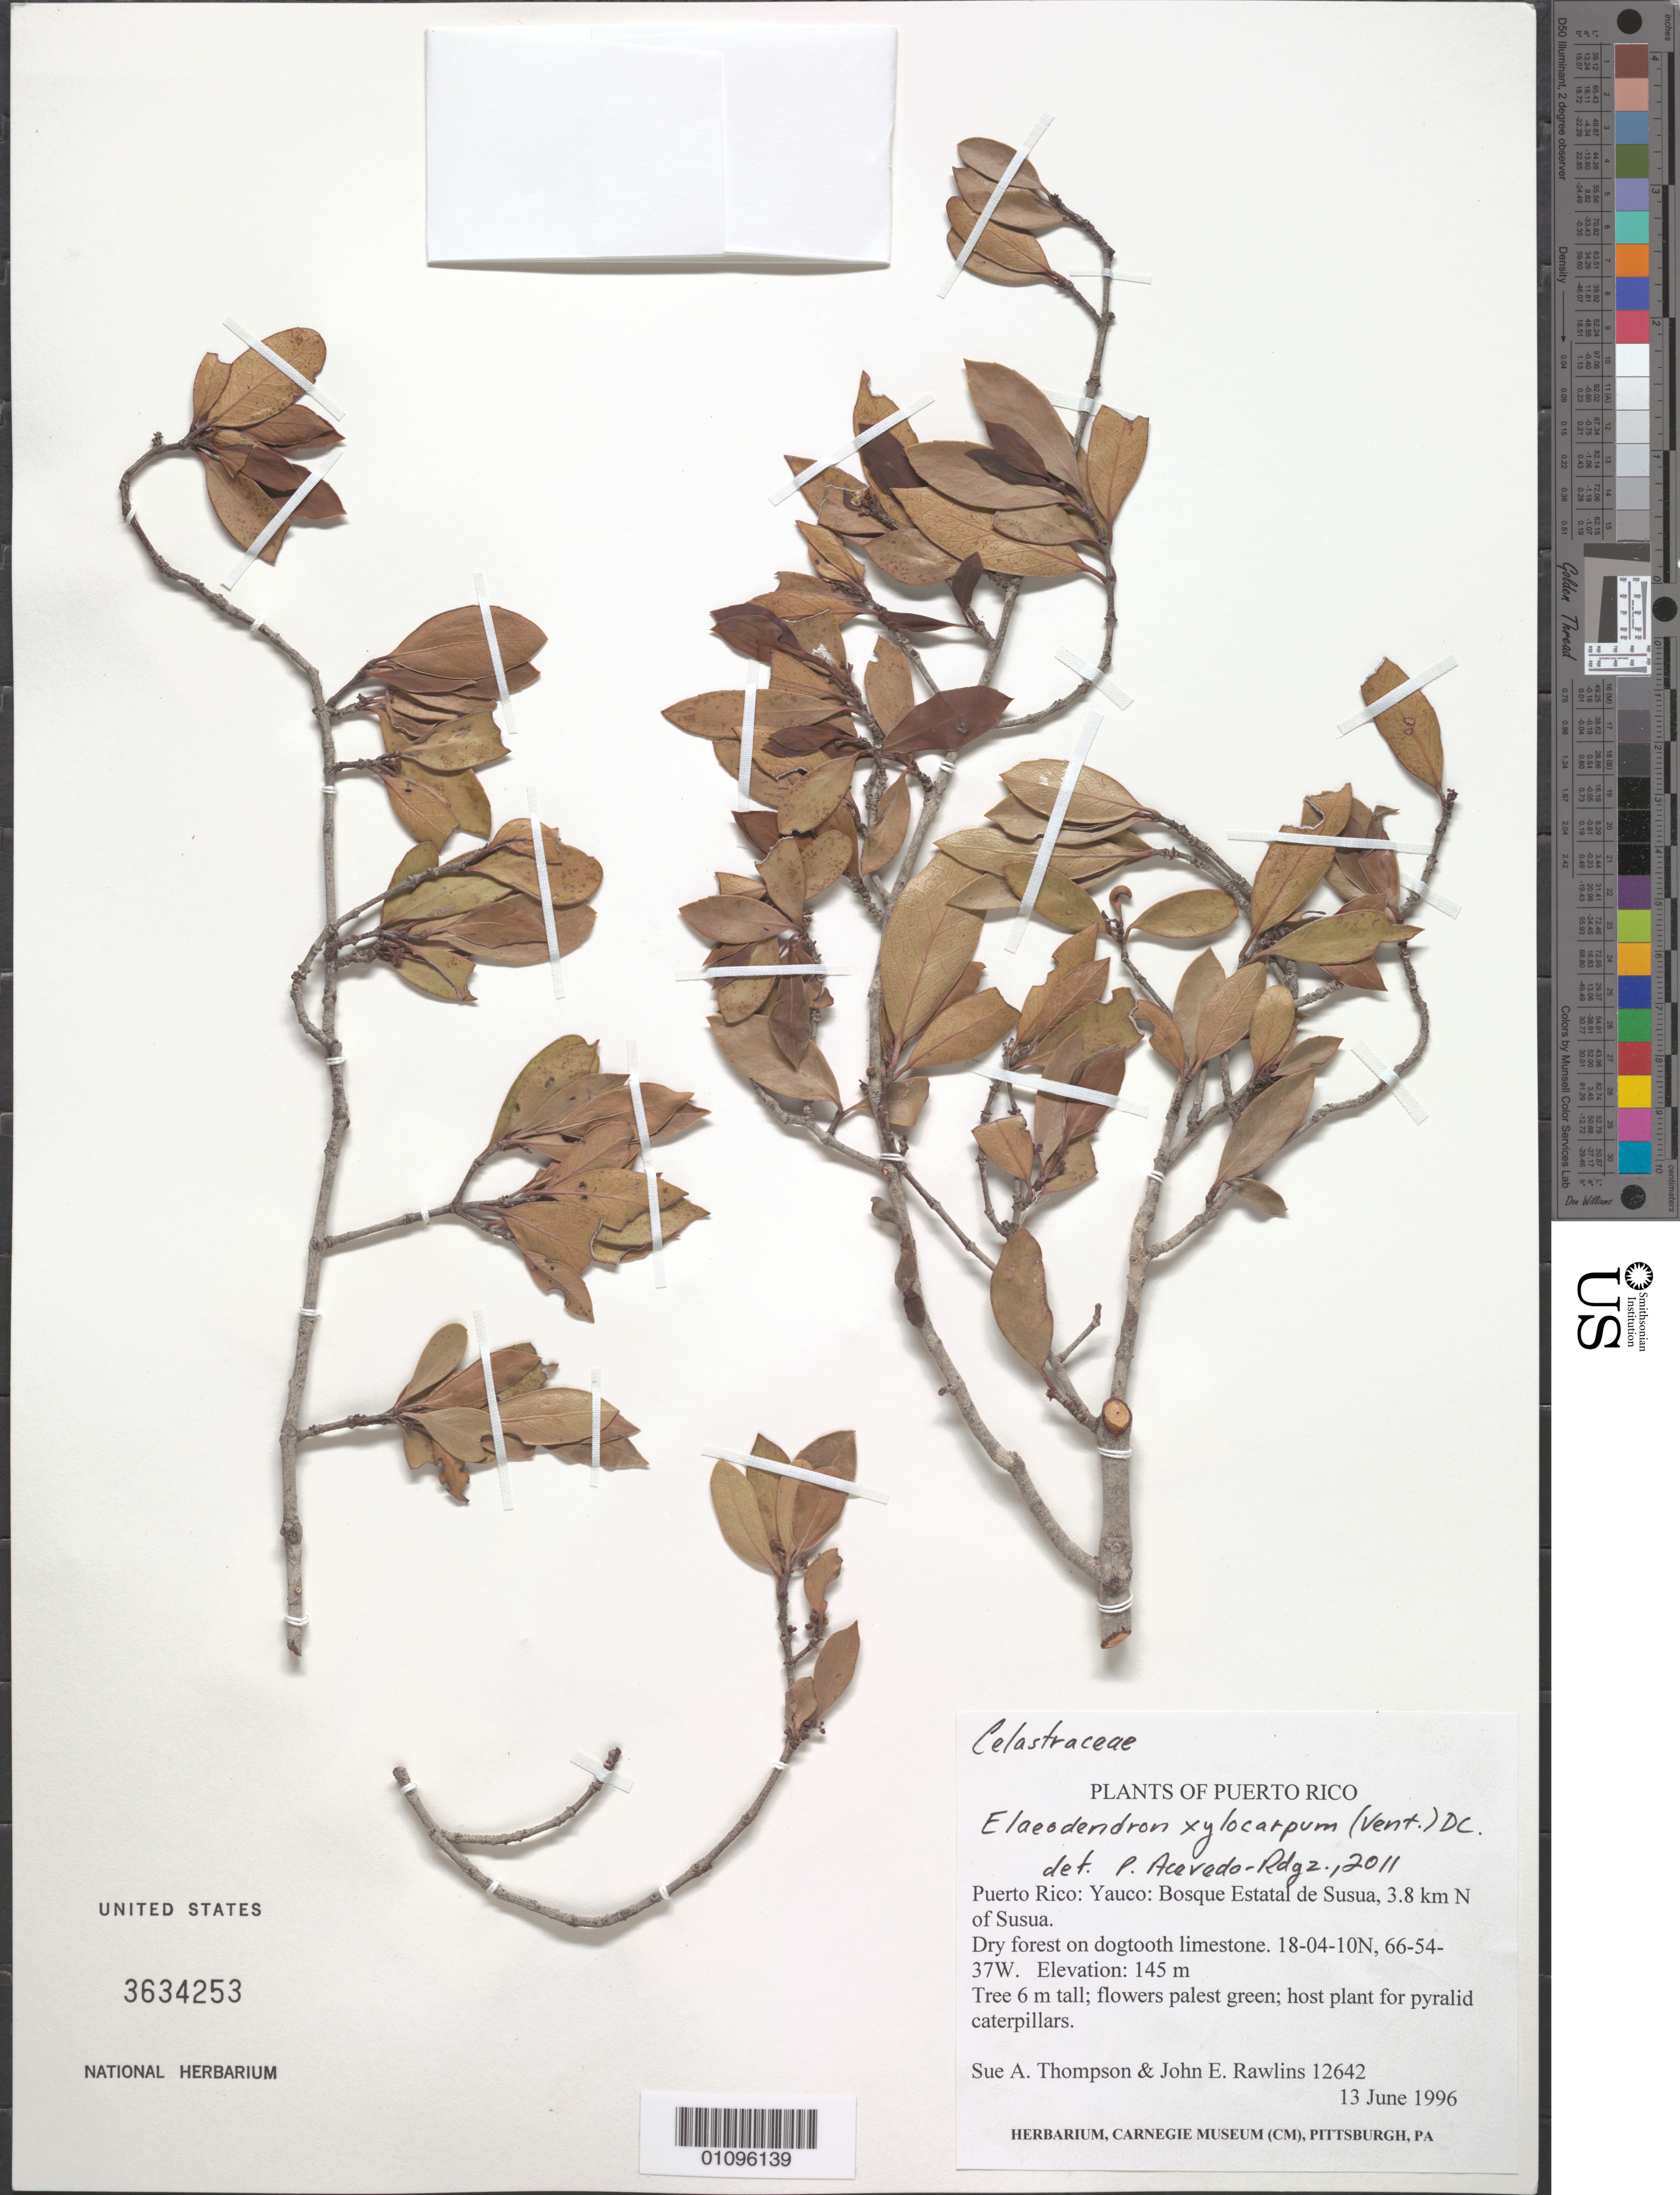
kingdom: Plantae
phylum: Tracheophyta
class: Magnoliopsida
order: Celastrales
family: Celastraceae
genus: Elaeodendron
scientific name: Elaeodendron xylocarpum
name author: (Vent.) DC.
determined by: Acevedo-Rodríguez, P., (BOT), Smithsonian Institution - National Museum of Natural History (UNITED STATES)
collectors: S. A. Thompson & J. Rawlins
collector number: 12642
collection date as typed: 13 Jun 1996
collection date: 1996-06-13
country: Puerto Rico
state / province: Yauco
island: Puerto Rico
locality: Bosque Estatal de Susua, 3.8 km N of Susua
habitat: Dry forest on dogtooth limestone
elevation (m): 145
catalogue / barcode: US 3634253